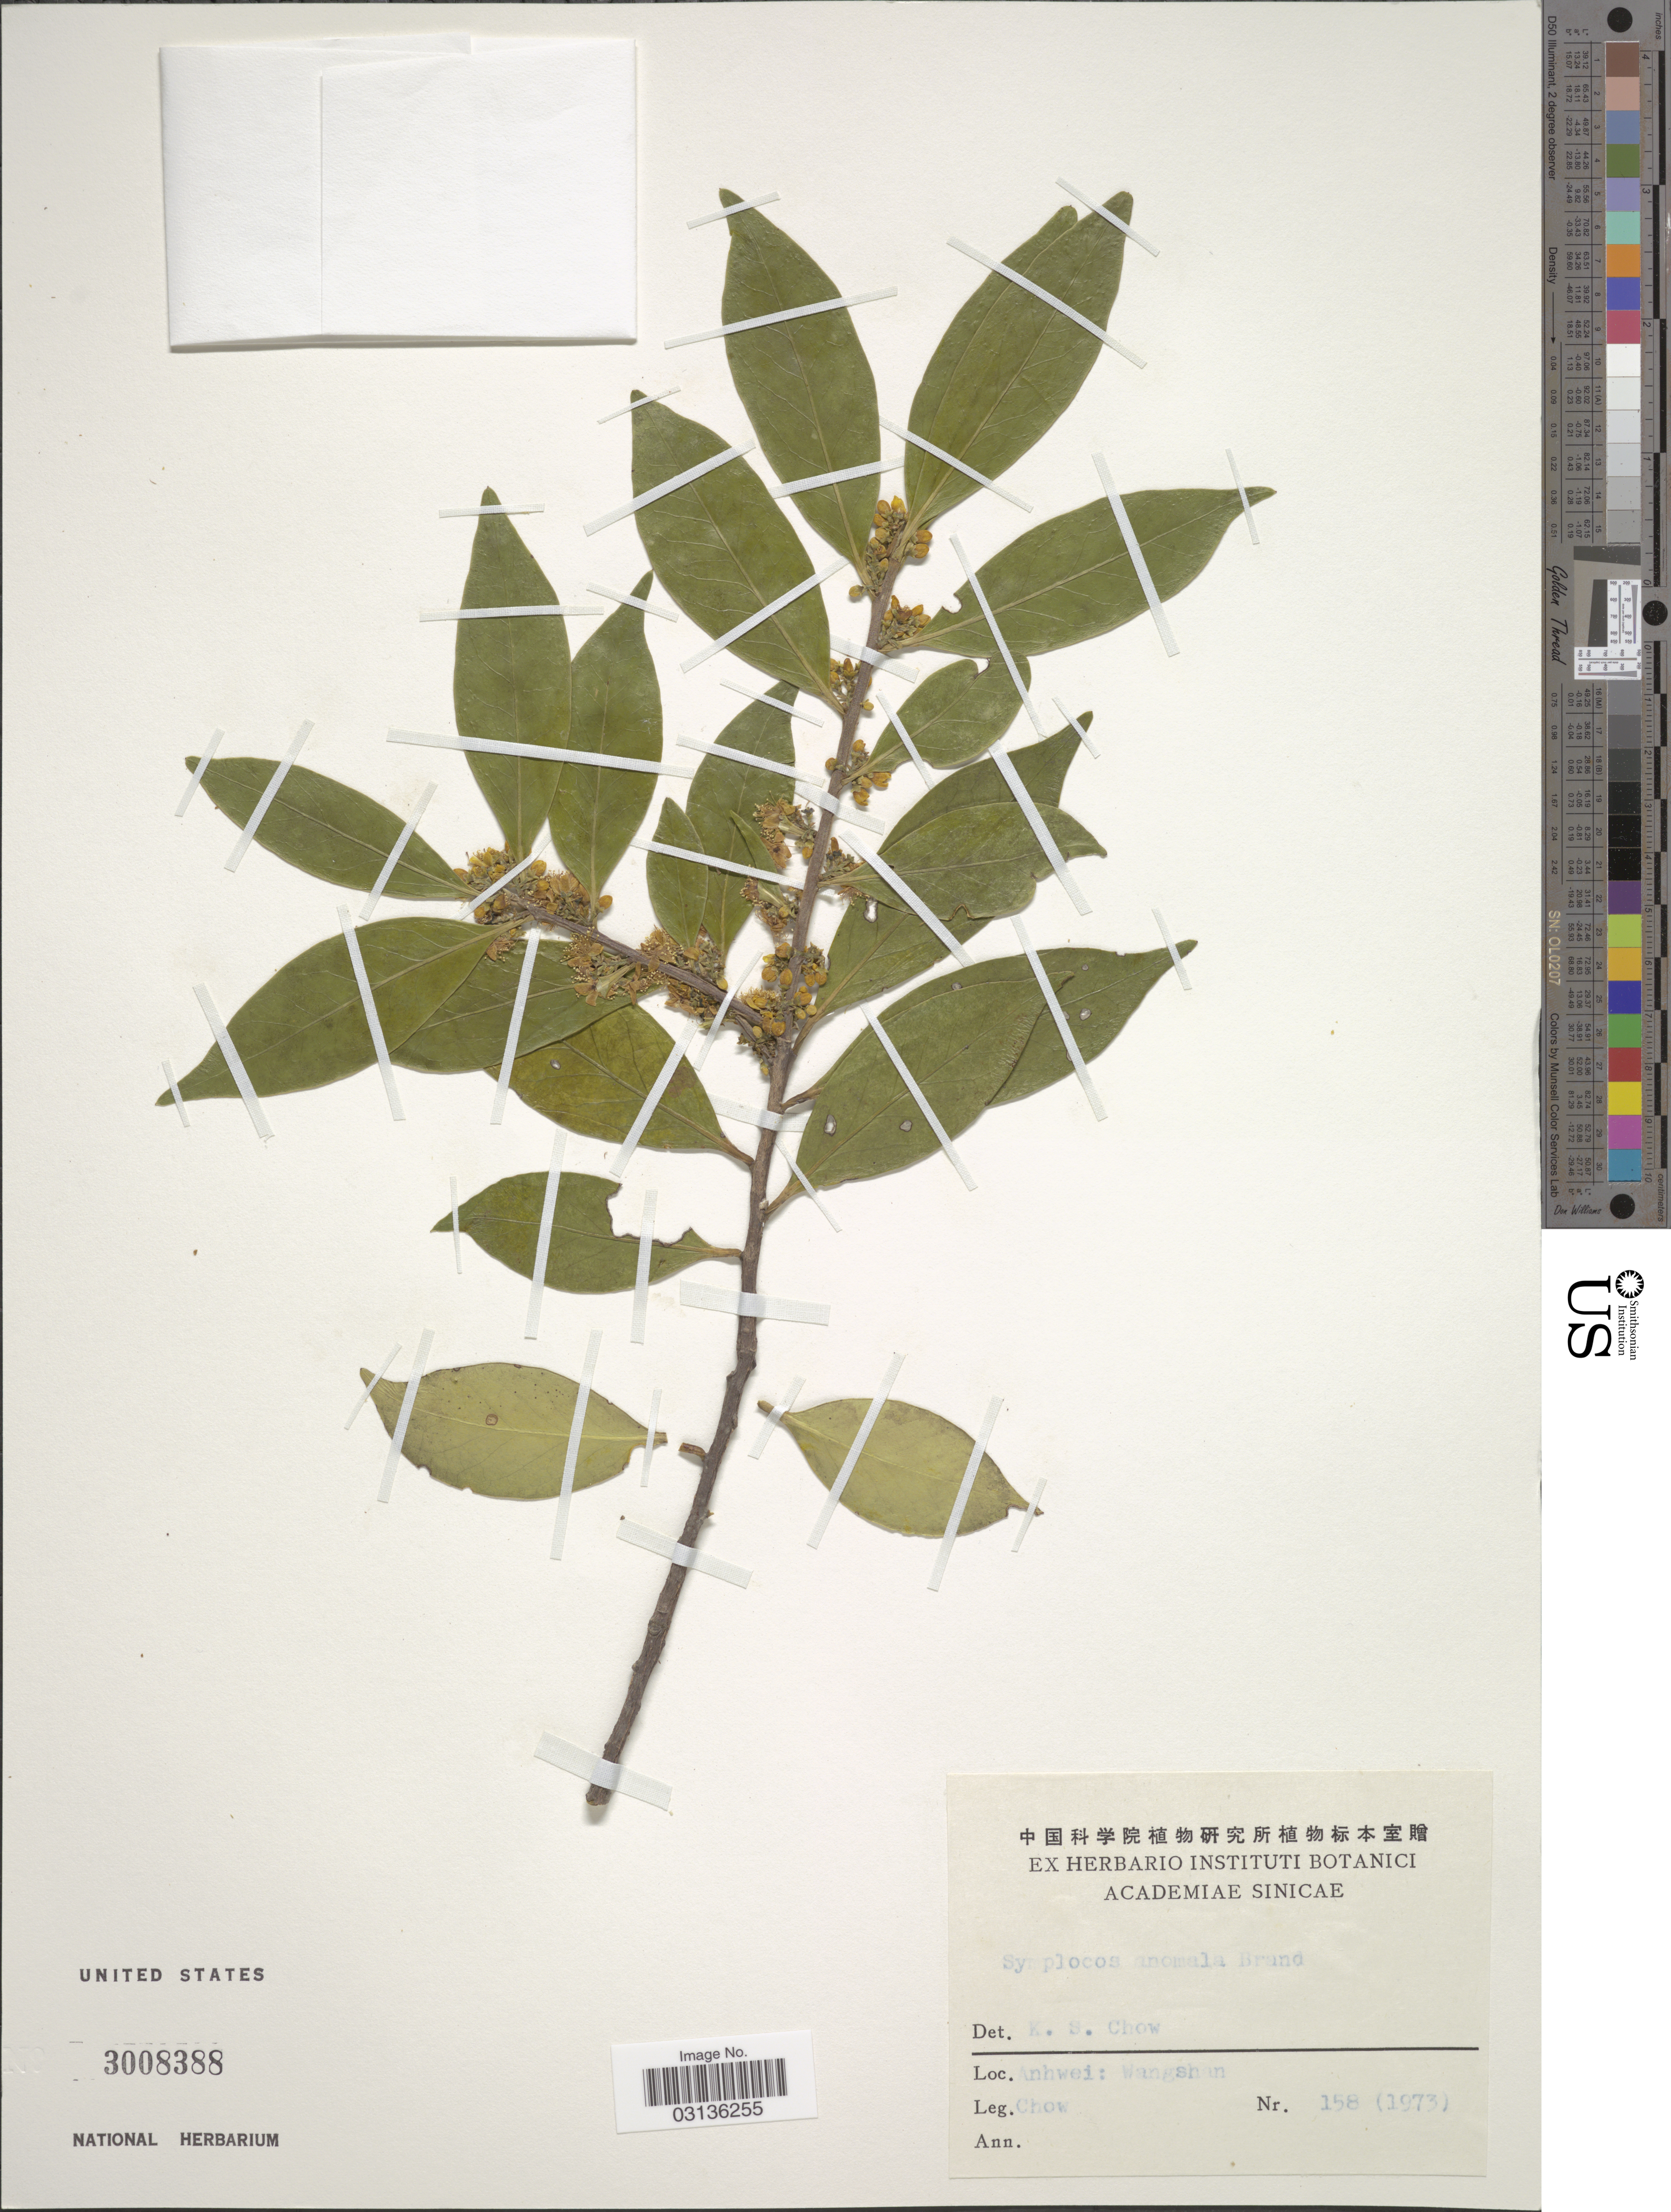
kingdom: Plantae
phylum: Tracheophyta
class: Magnoliopsida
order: Ericales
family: Symplocaceae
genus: Symplocos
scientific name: Symplocos anomala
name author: Brand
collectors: Chow, --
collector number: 158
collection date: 1973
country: China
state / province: Anhui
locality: Anhwei: Wangshan.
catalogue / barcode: US 3008388